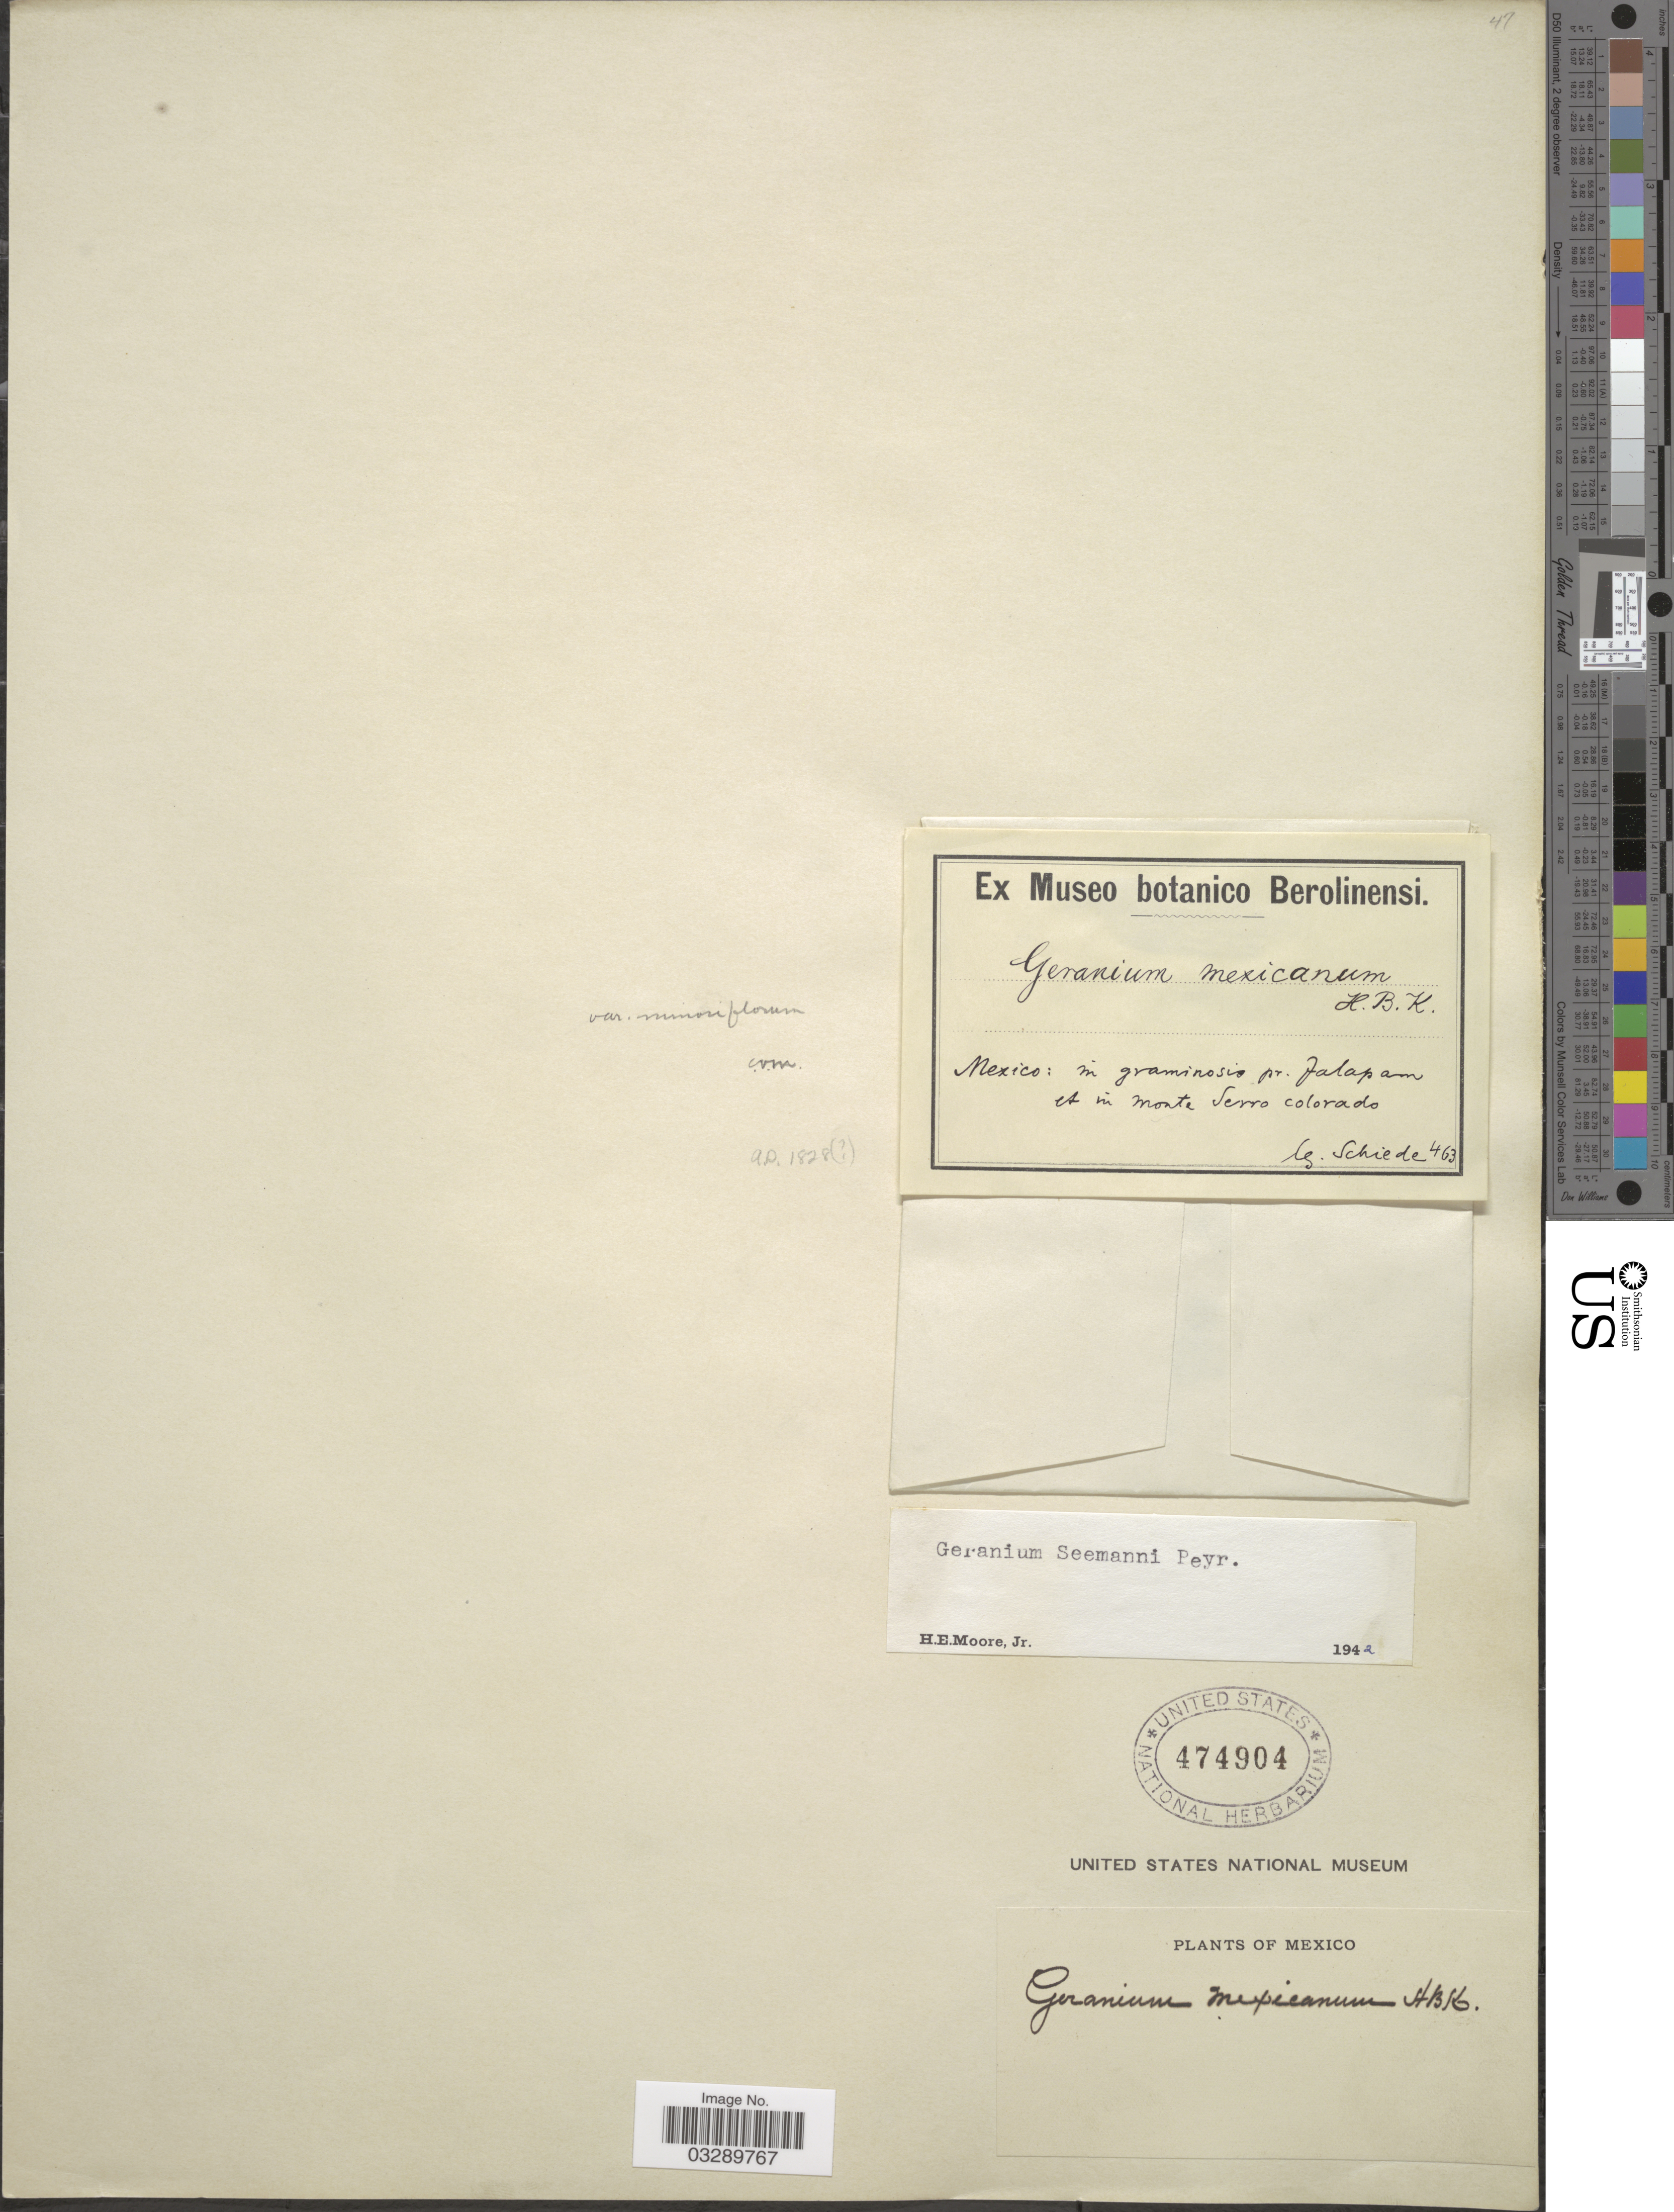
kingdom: Plantae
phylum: Tracheophyta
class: Magnoliopsida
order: Geraniales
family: Geraniaceae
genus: Geranium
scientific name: Geranium seemannii subsp. seemannii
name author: Peyr.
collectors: Schiede, --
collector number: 463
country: Mexico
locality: In graminosis pr. Jalap am et in monte Serro colorado.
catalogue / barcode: US 474904